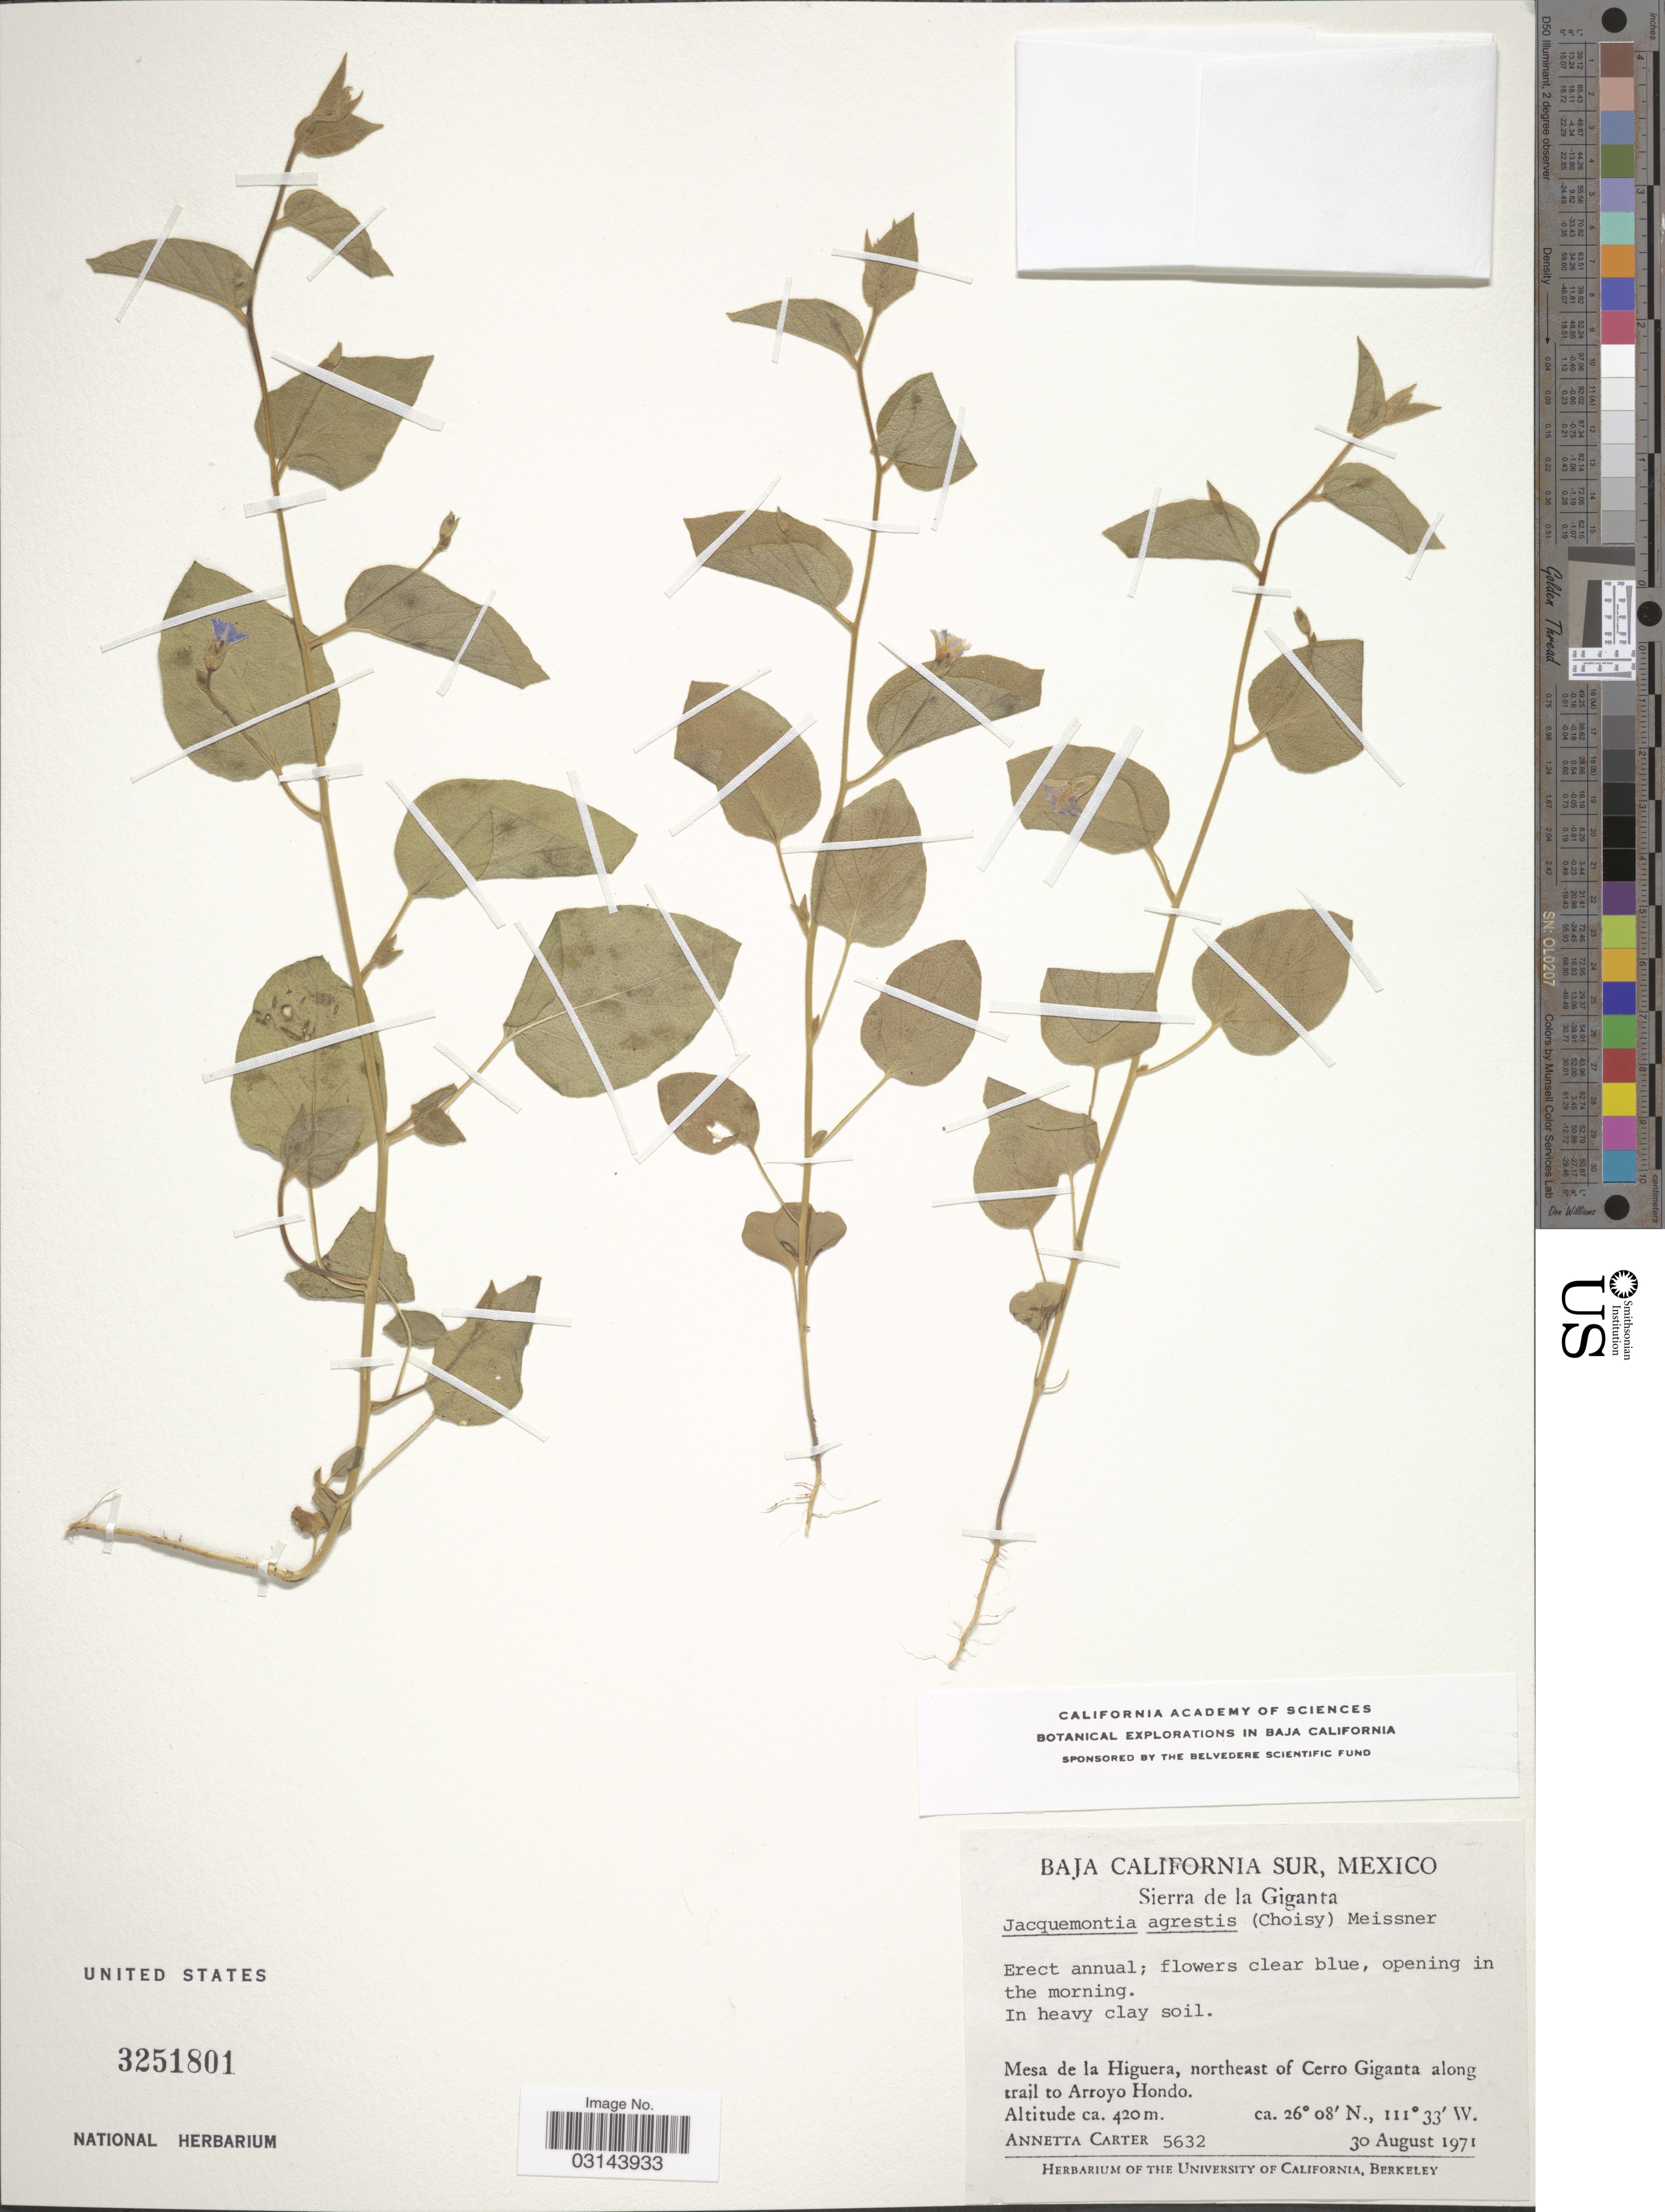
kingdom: Plantae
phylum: Tracheophyta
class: Magnoliopsida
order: Solanales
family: Convolvulaceae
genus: Jacquemontia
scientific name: Jacquemontia agrestis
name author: (Mart. ex Choisy) Meisn.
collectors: A. Carter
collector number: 5632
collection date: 1971-08-30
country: Mexico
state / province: Baja California Sur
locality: Sierra de la Giganta. Mesa de la Higuera, northeast of Cerro Giganta along trail to Arroyo Hondo.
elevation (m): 420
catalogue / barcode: US 3251801